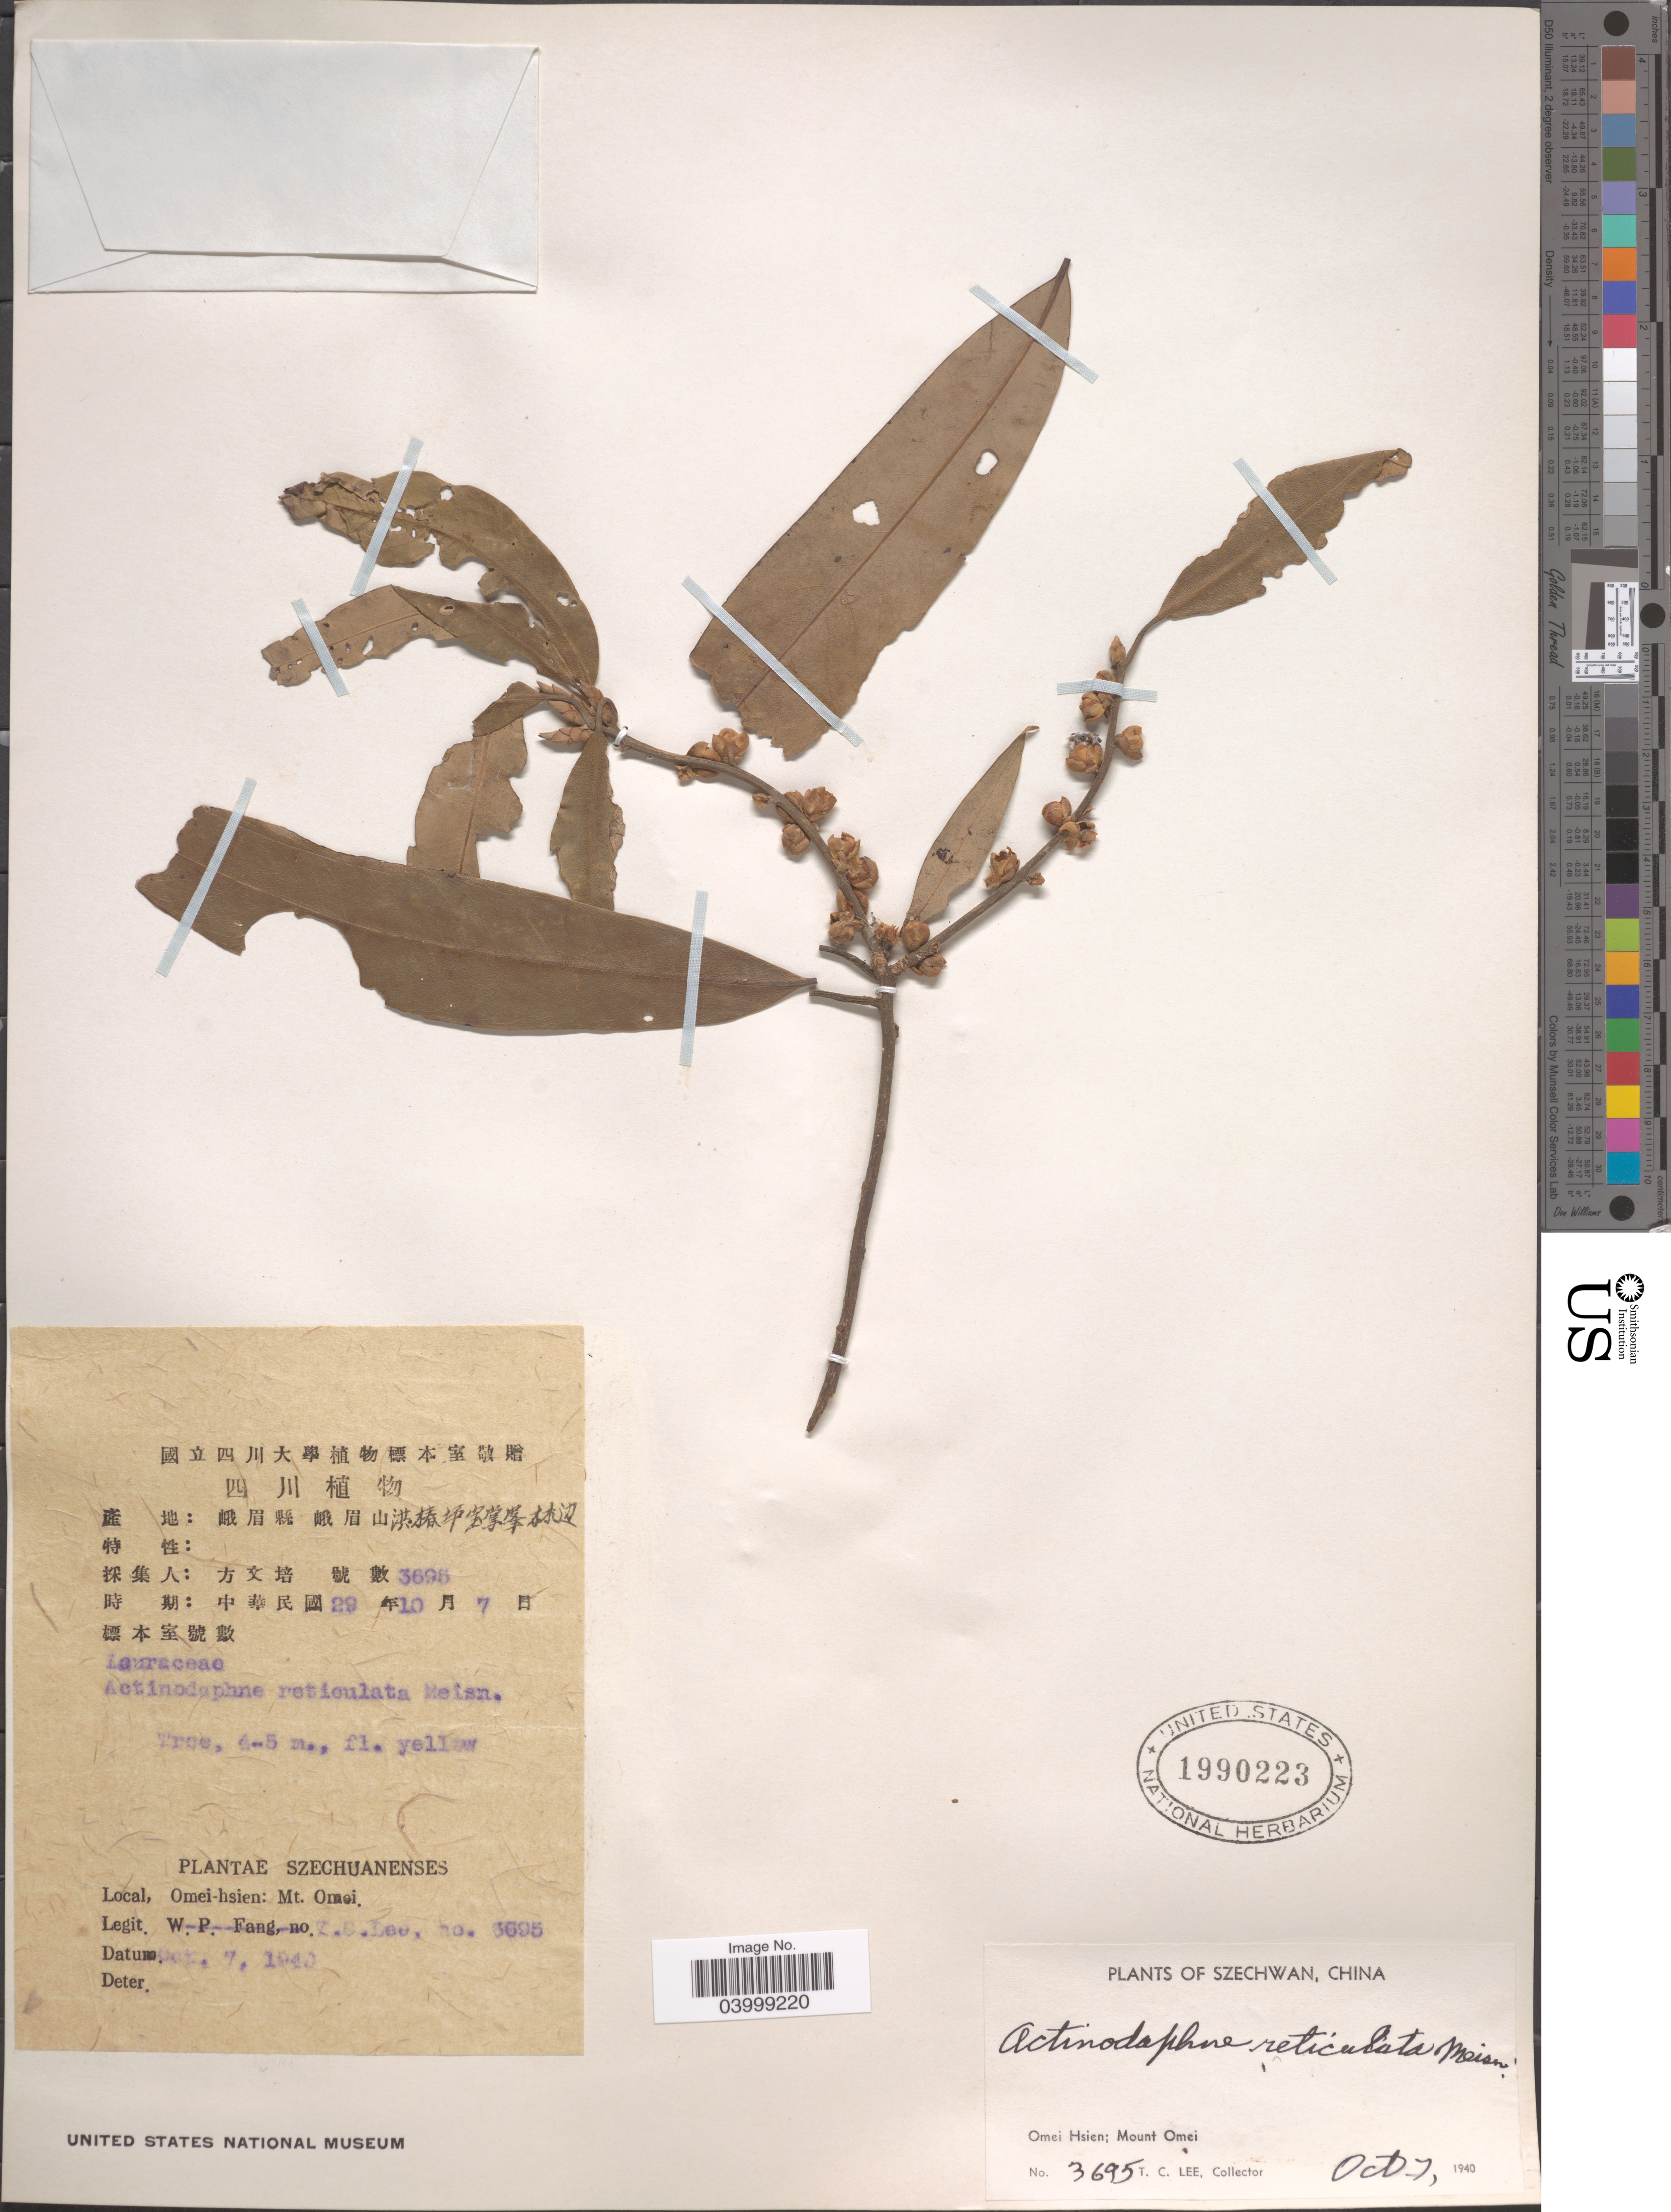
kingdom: Plantae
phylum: Tracheophyta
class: Magnoliopsida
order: Laurales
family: Lauraceae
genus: Actinodaphne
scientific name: Actinodaphne reticulata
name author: Meisn.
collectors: T. Lee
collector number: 3695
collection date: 1940-10-07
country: China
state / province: Sichuan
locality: Szechwan. Omei Hsien; Mount Omei.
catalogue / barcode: US 1990223